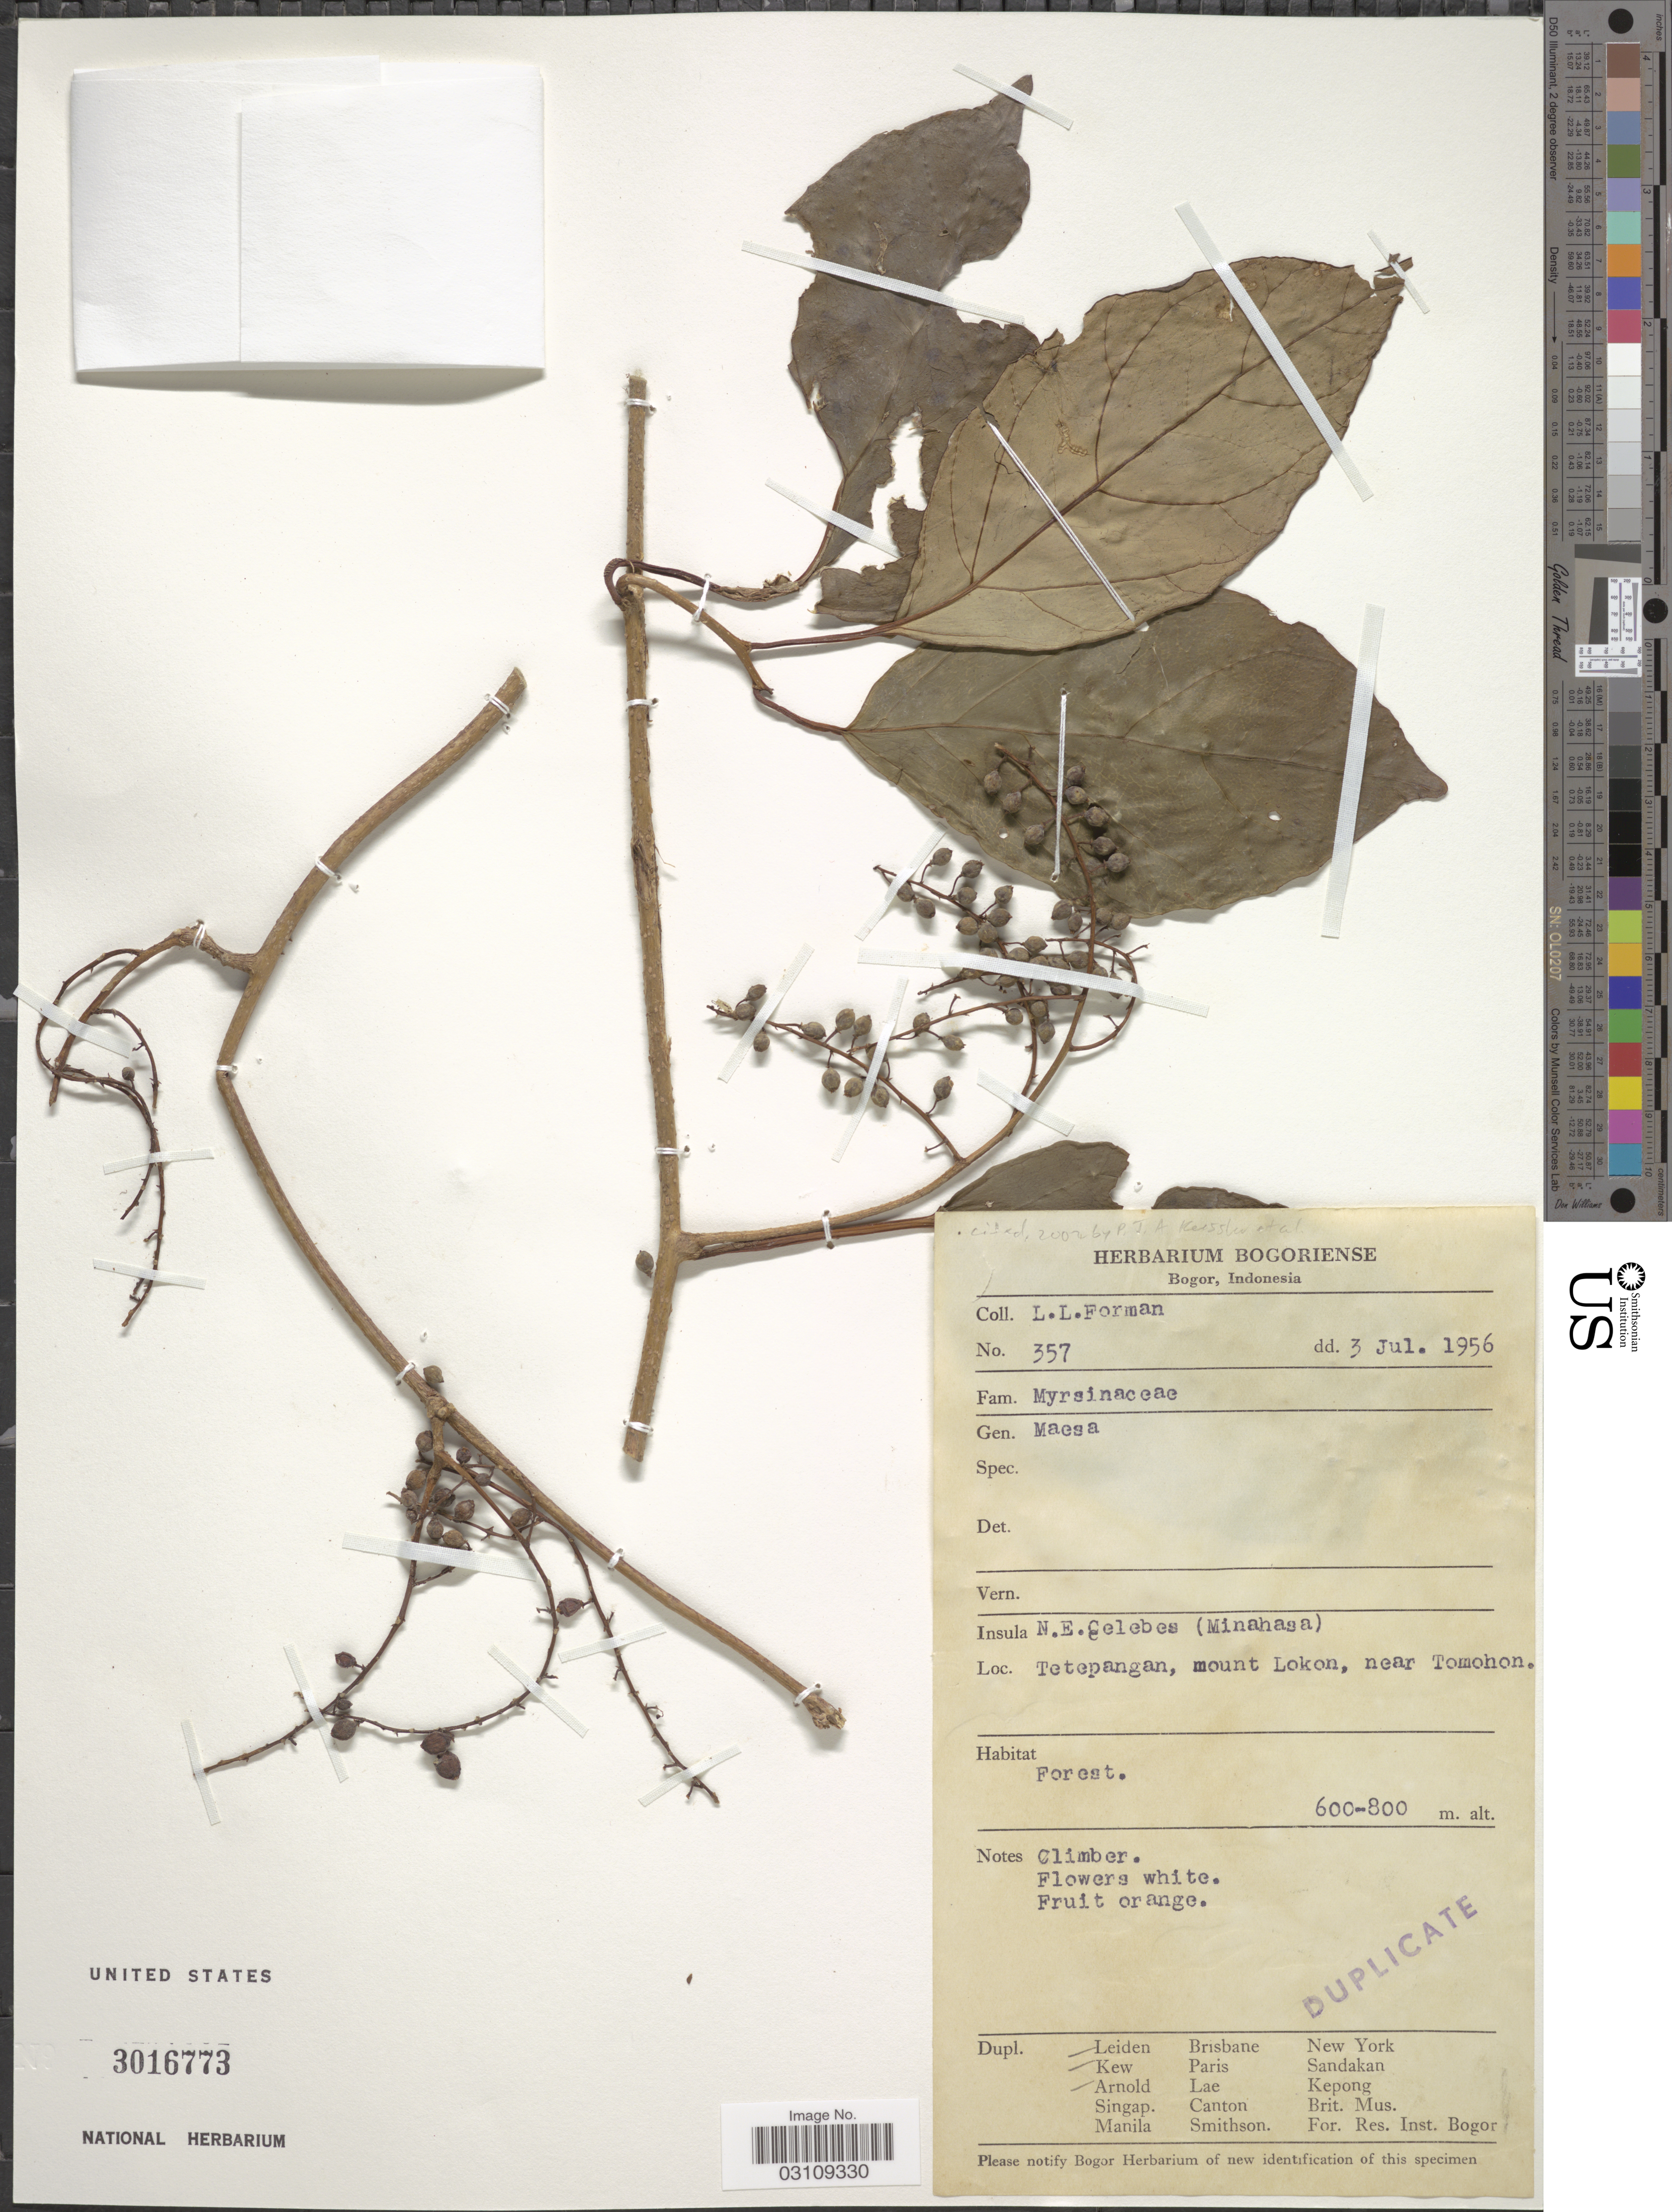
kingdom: Plantae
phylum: Tracheophyta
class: Magnoliopsida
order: Ericales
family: Primulaceae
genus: Maesa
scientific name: Maesa sp.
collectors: L. Forman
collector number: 357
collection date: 1956-07-03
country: Indonesia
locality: Insula N.E. Celebes (Minahasa). Tetepangan, mount Lokon, near Tomohon.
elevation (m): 600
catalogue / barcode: US 3016773